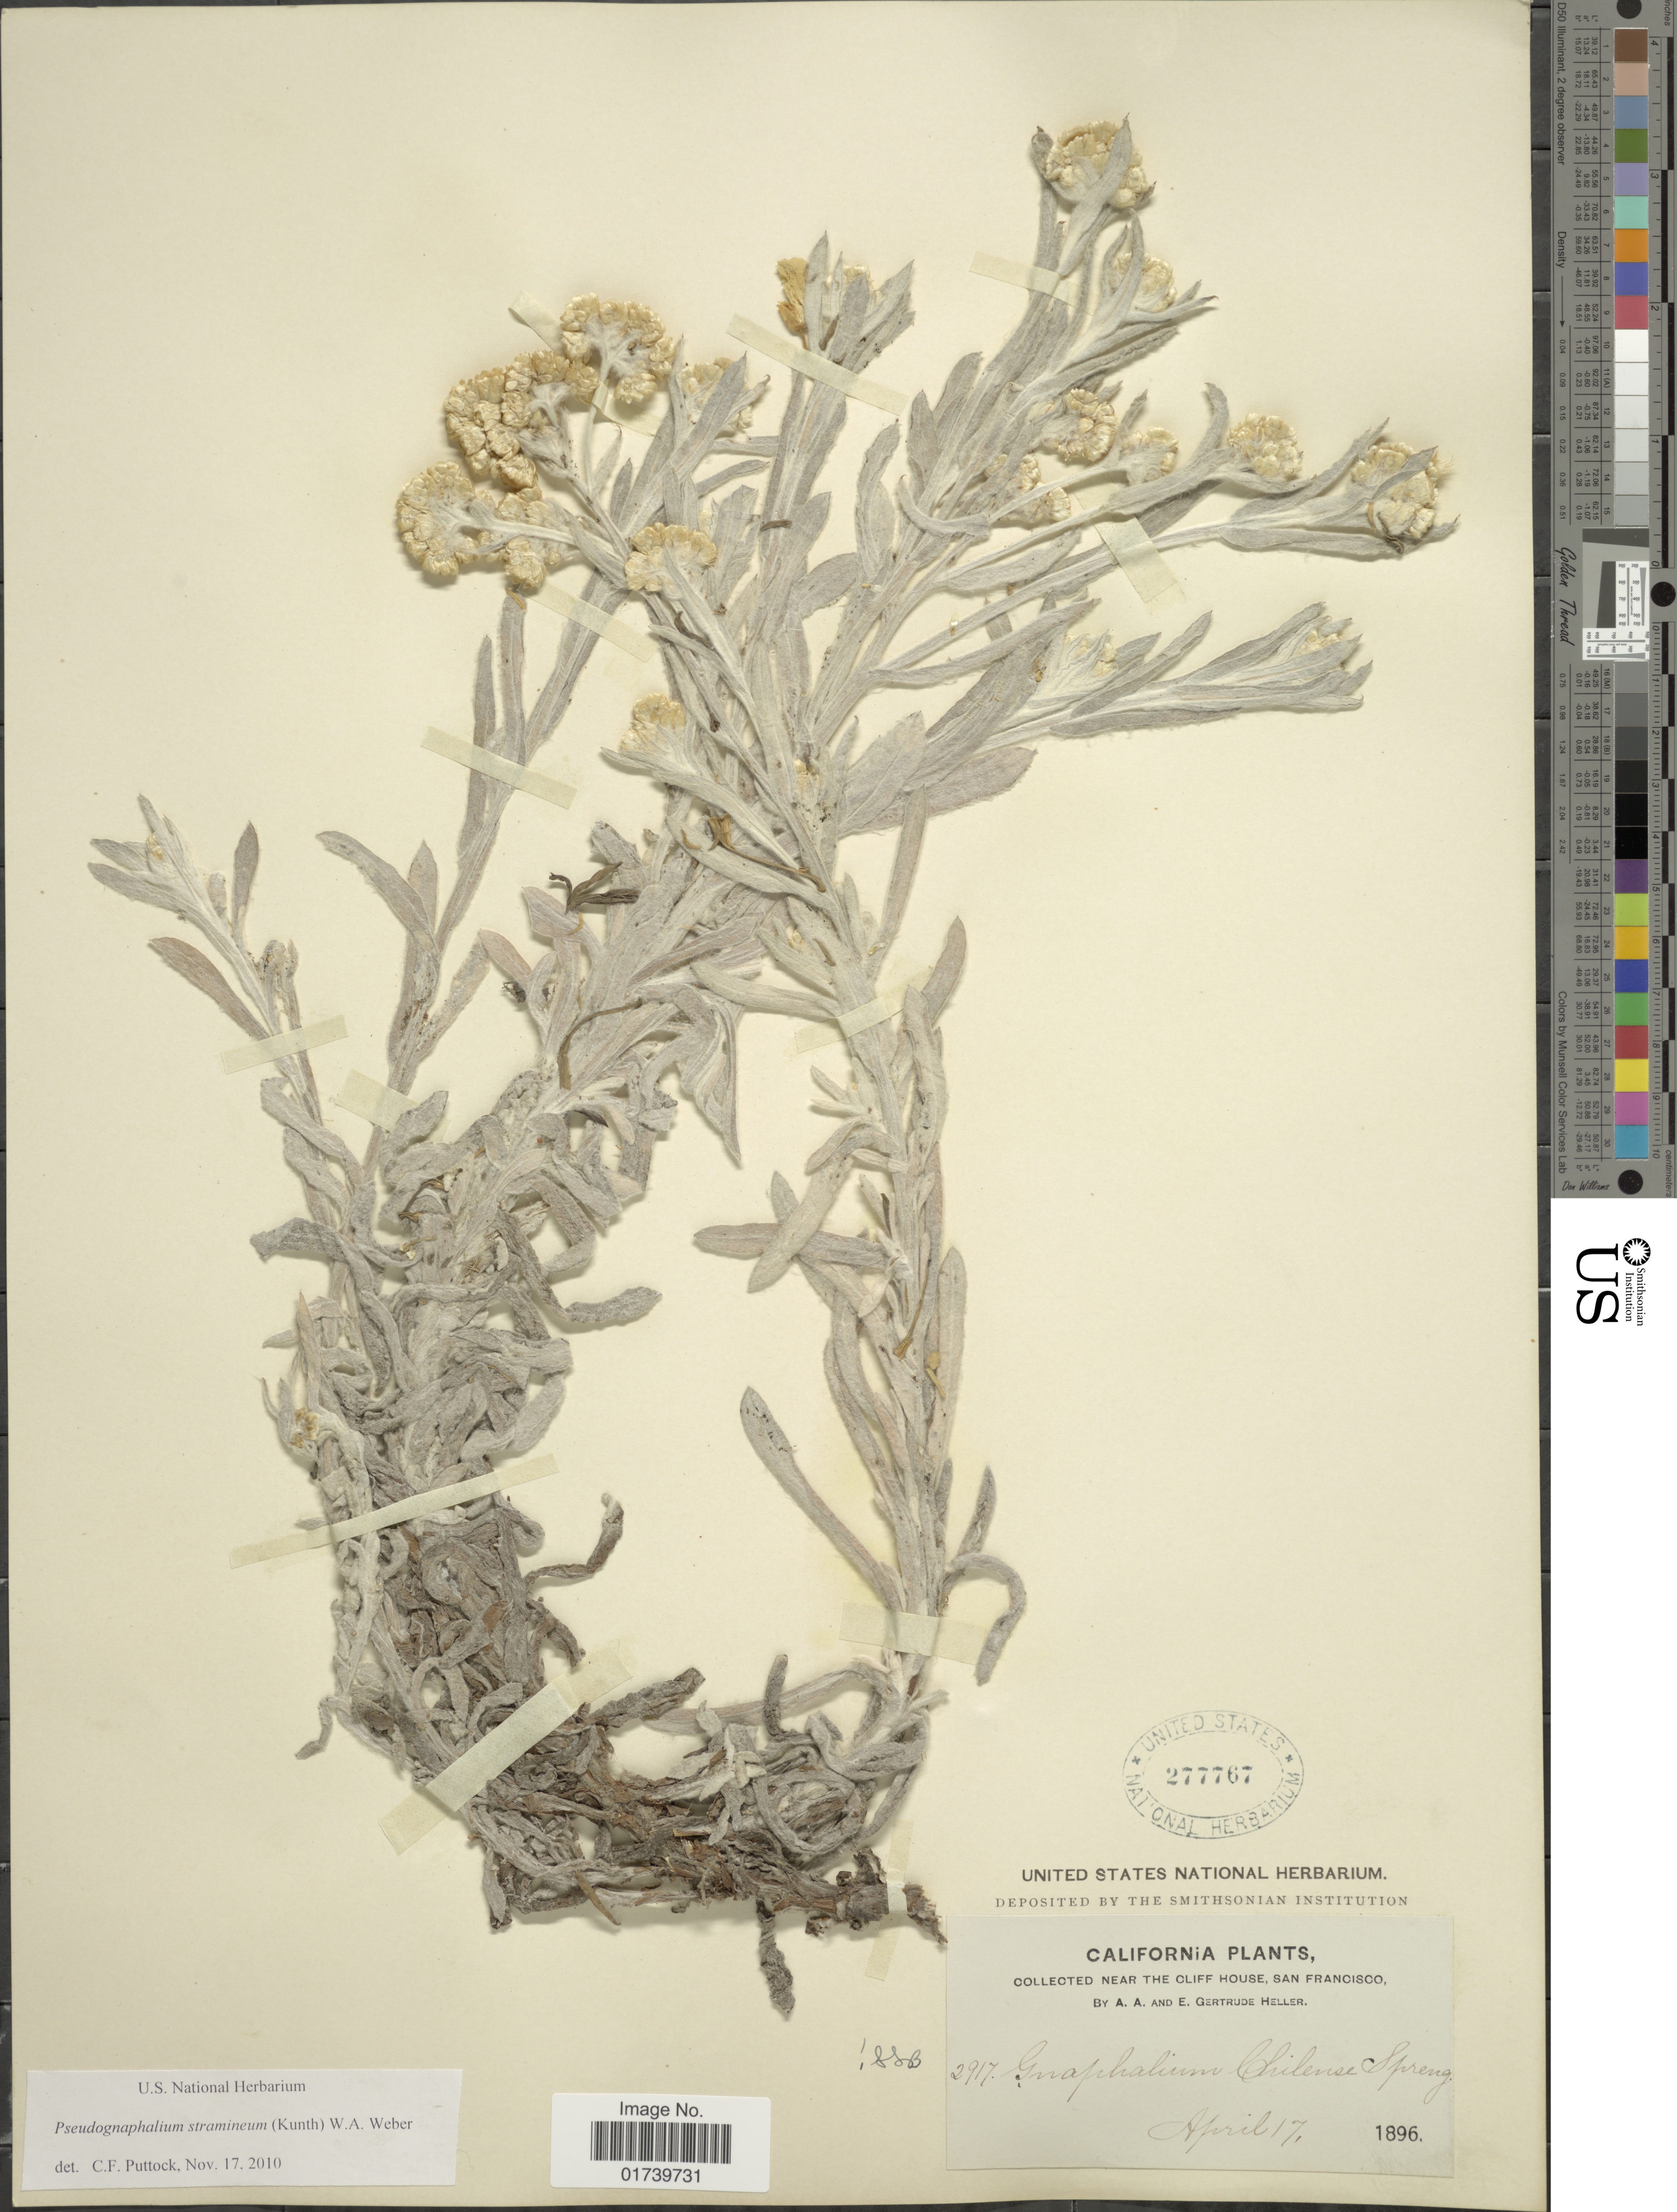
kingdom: Plantae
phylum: Tracheophyta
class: Magnoliopsida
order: Asterales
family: Asteraceae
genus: Pseudognaphalium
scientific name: Pseudognaphalium stramineum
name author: (Kunth) Anderb.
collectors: A. A. Heller & E. G. Heller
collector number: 2917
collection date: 1896-04-17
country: United States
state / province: California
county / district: San Francisco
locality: Near the Cliff House, San Francisco.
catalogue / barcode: US 277767